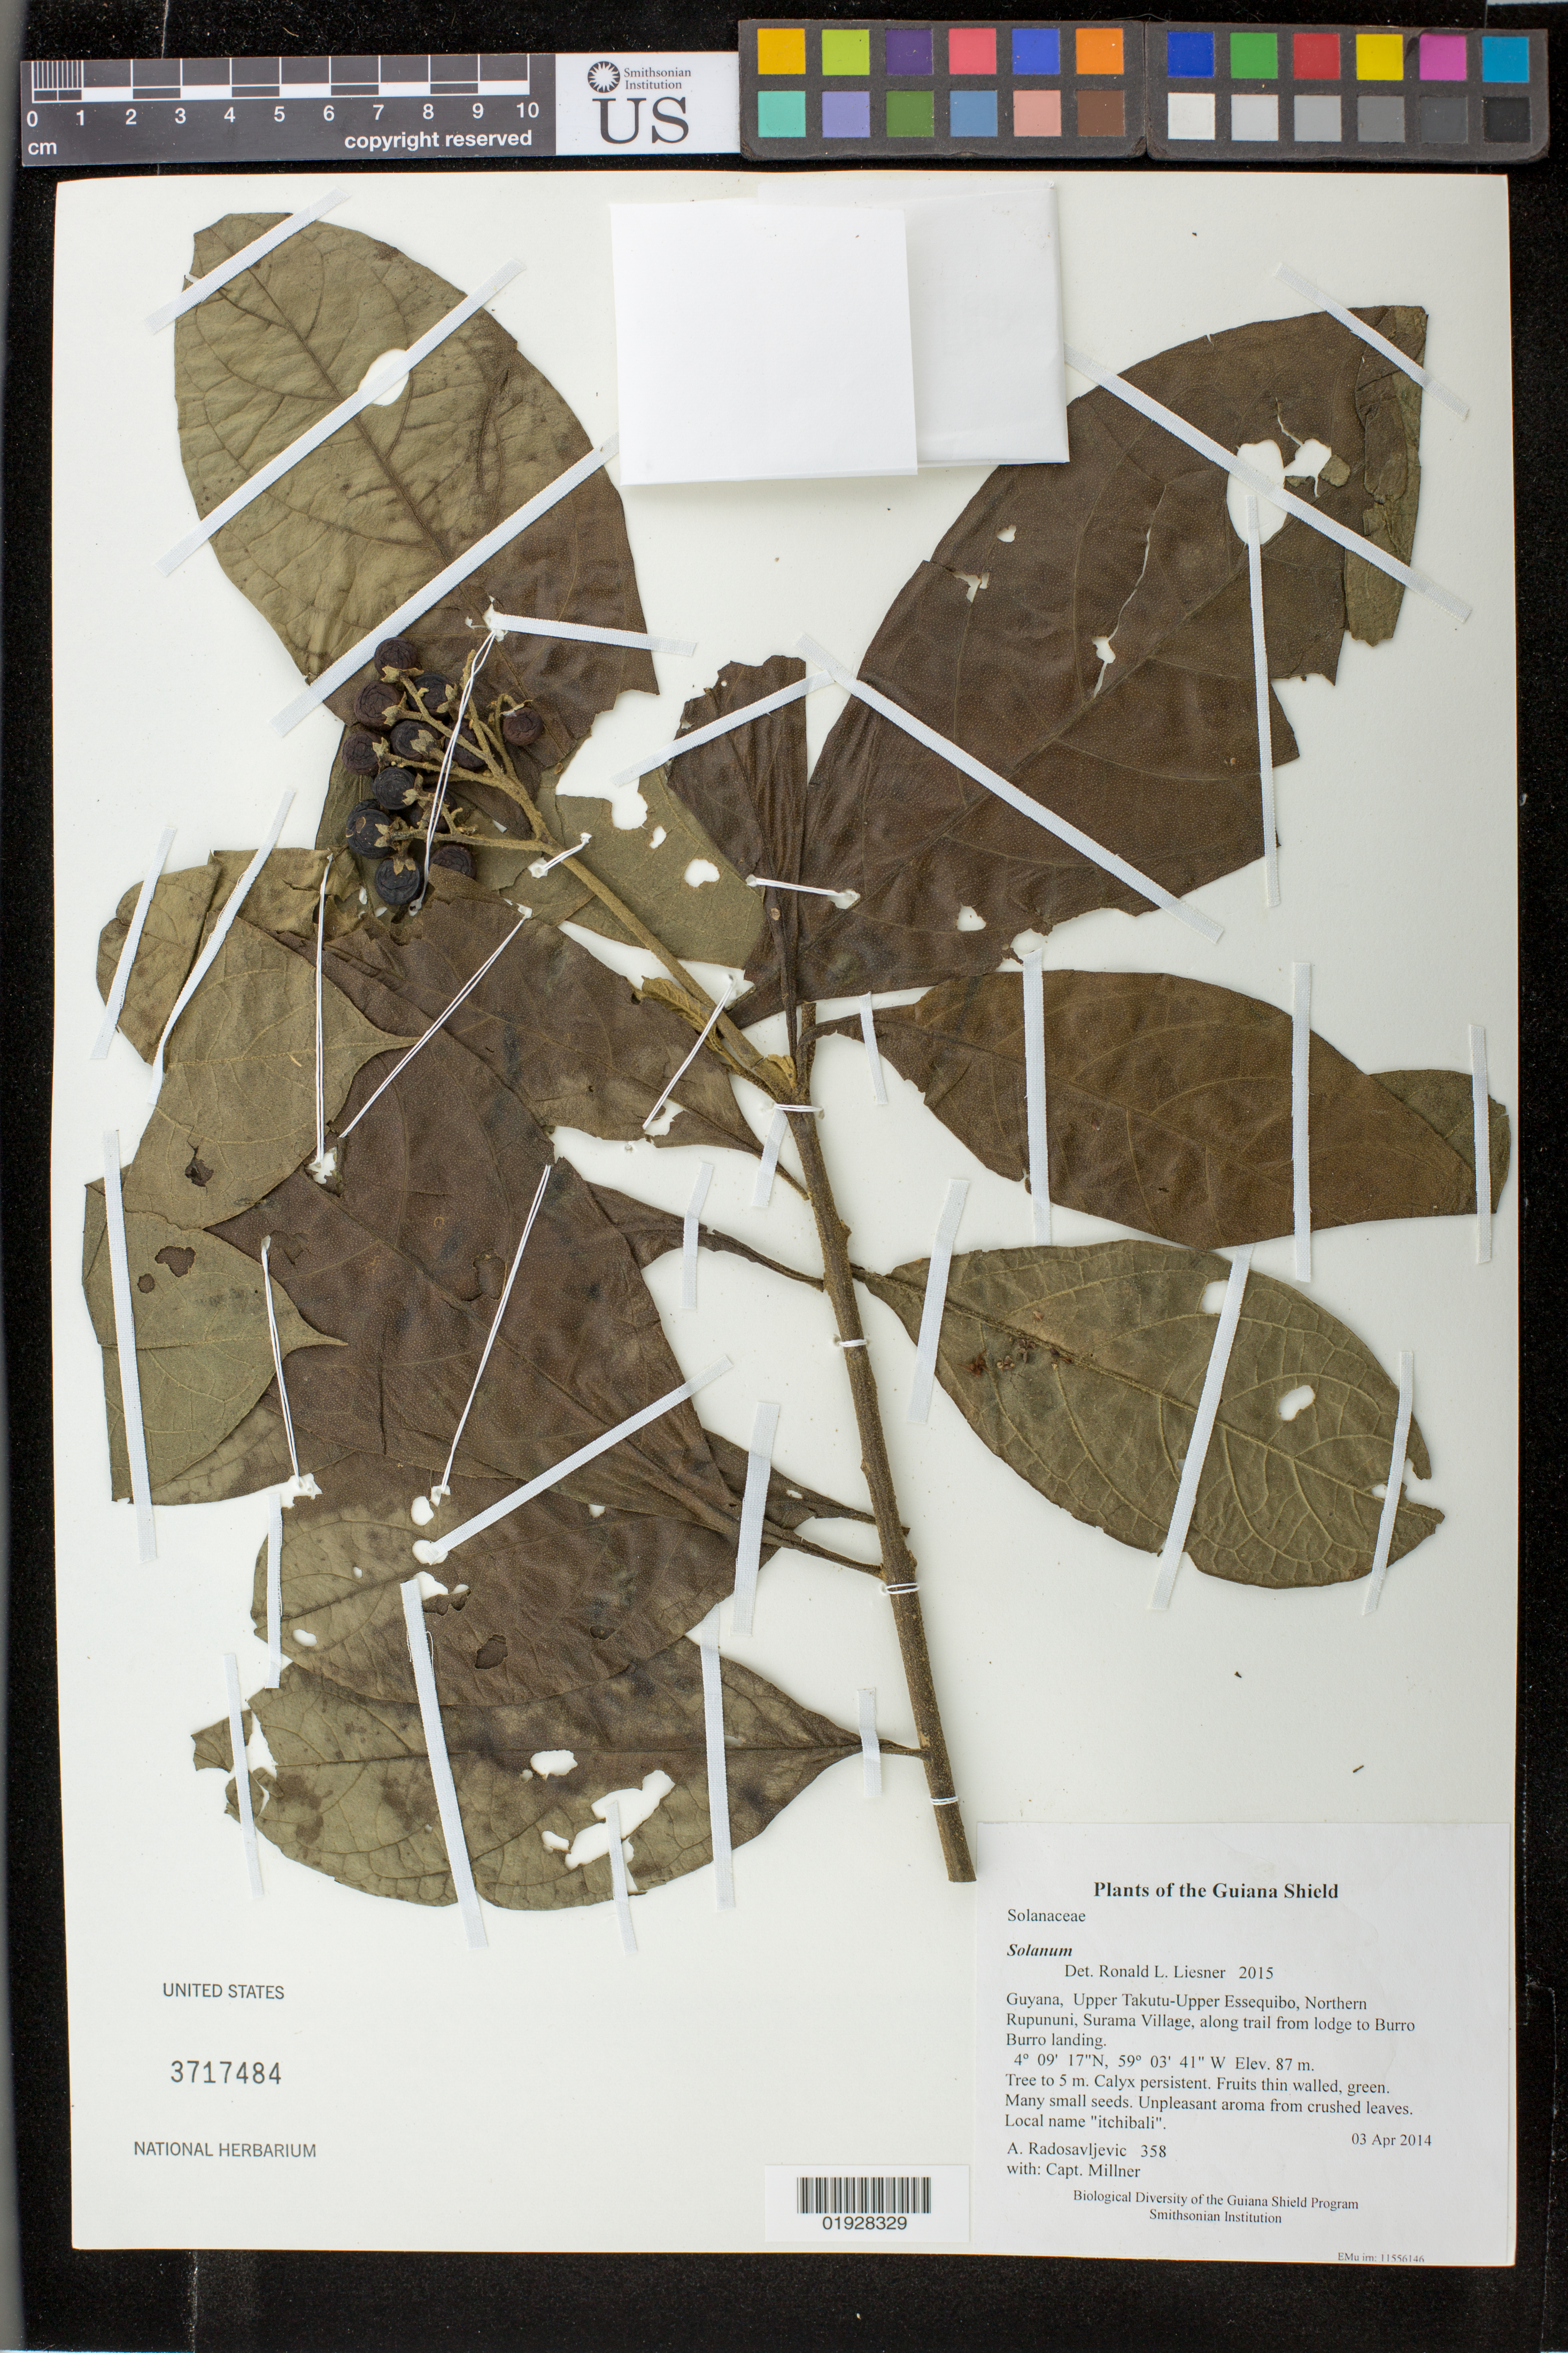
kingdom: Plantae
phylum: Tracheophyta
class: Magnoliopsida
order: Solanales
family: Solanaceae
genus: Solanum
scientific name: Solanum rugosum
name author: Dunal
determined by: Knapp, S. D.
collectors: A. Radosavljevic & Capt. Millner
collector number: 358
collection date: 2014-04-03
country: Guyana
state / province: U. Takutu-U. Essequibo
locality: Northern Rupununi, Surama Village, along trail from lodge to Burro Burro landing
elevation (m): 87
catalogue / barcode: US 3717484